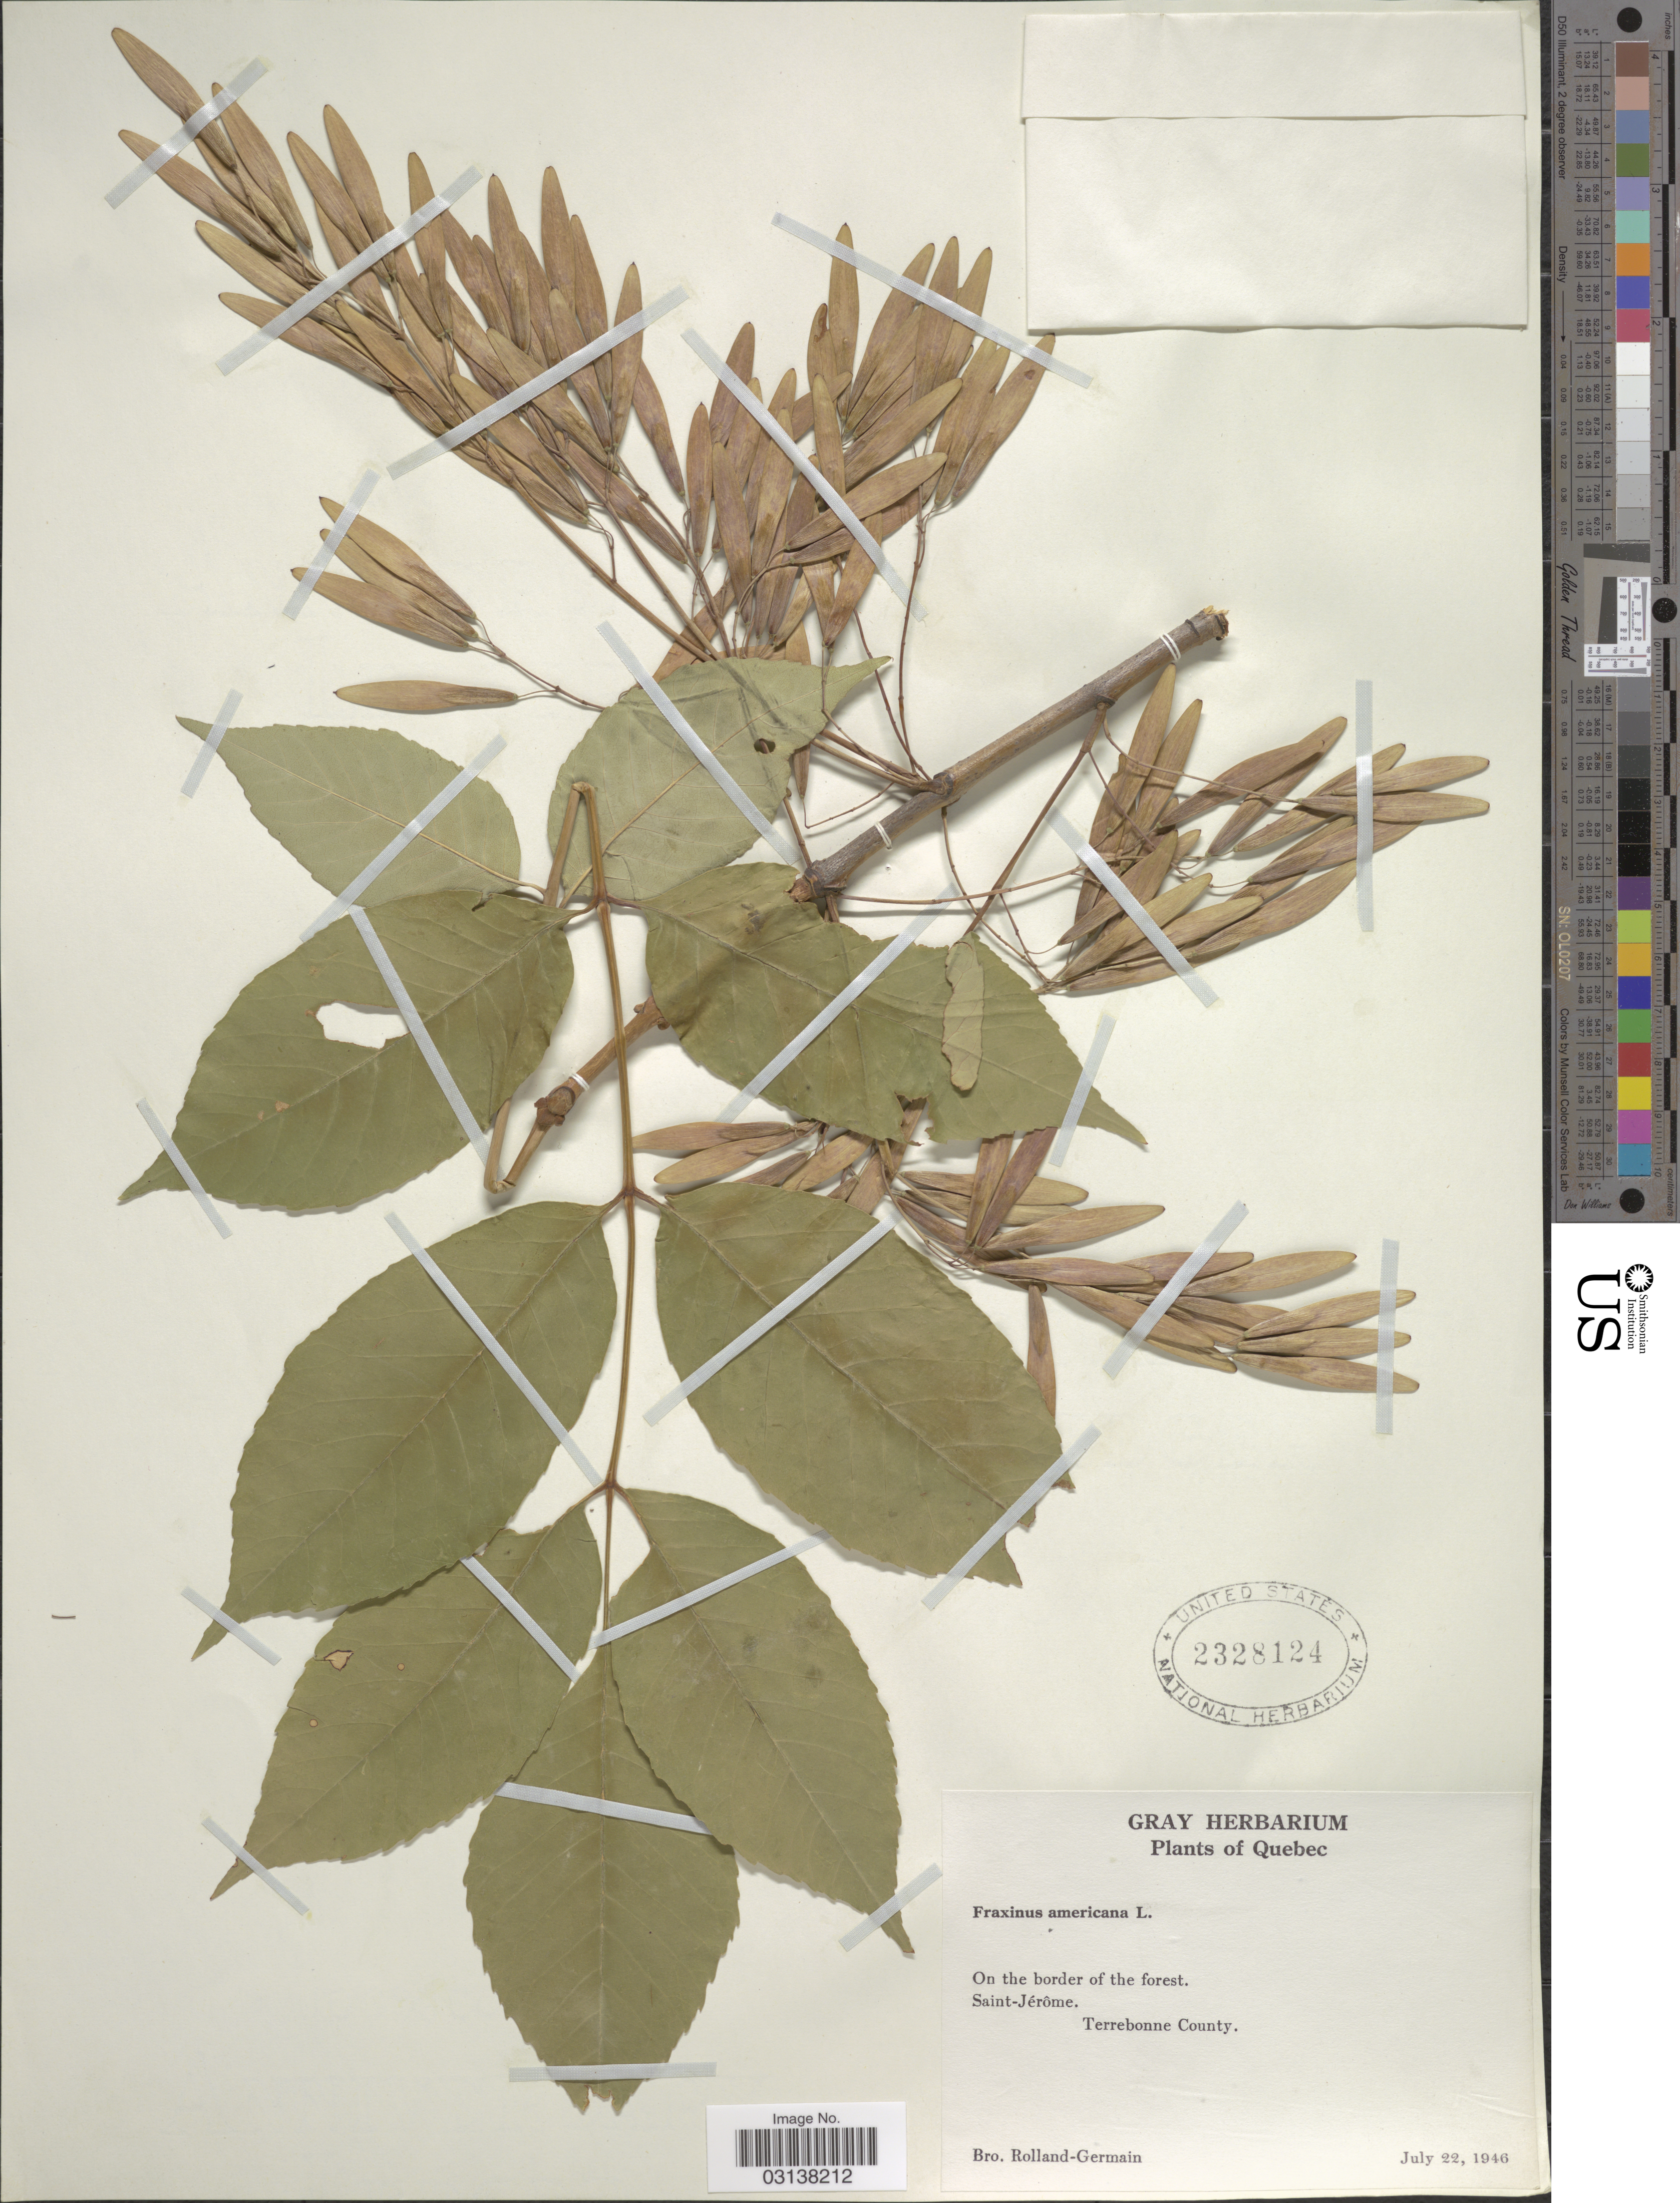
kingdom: Plantae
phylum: Tracheophyta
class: Magnoliopsida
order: Lamiales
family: Oleaceae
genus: Fraxinus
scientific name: Fraxinus americana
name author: L.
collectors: Rolland-Germain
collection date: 1946-07-22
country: Canada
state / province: Quebec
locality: On the border of the forest. Saint-Jérôme. Terrebonne County.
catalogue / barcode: US 2328124